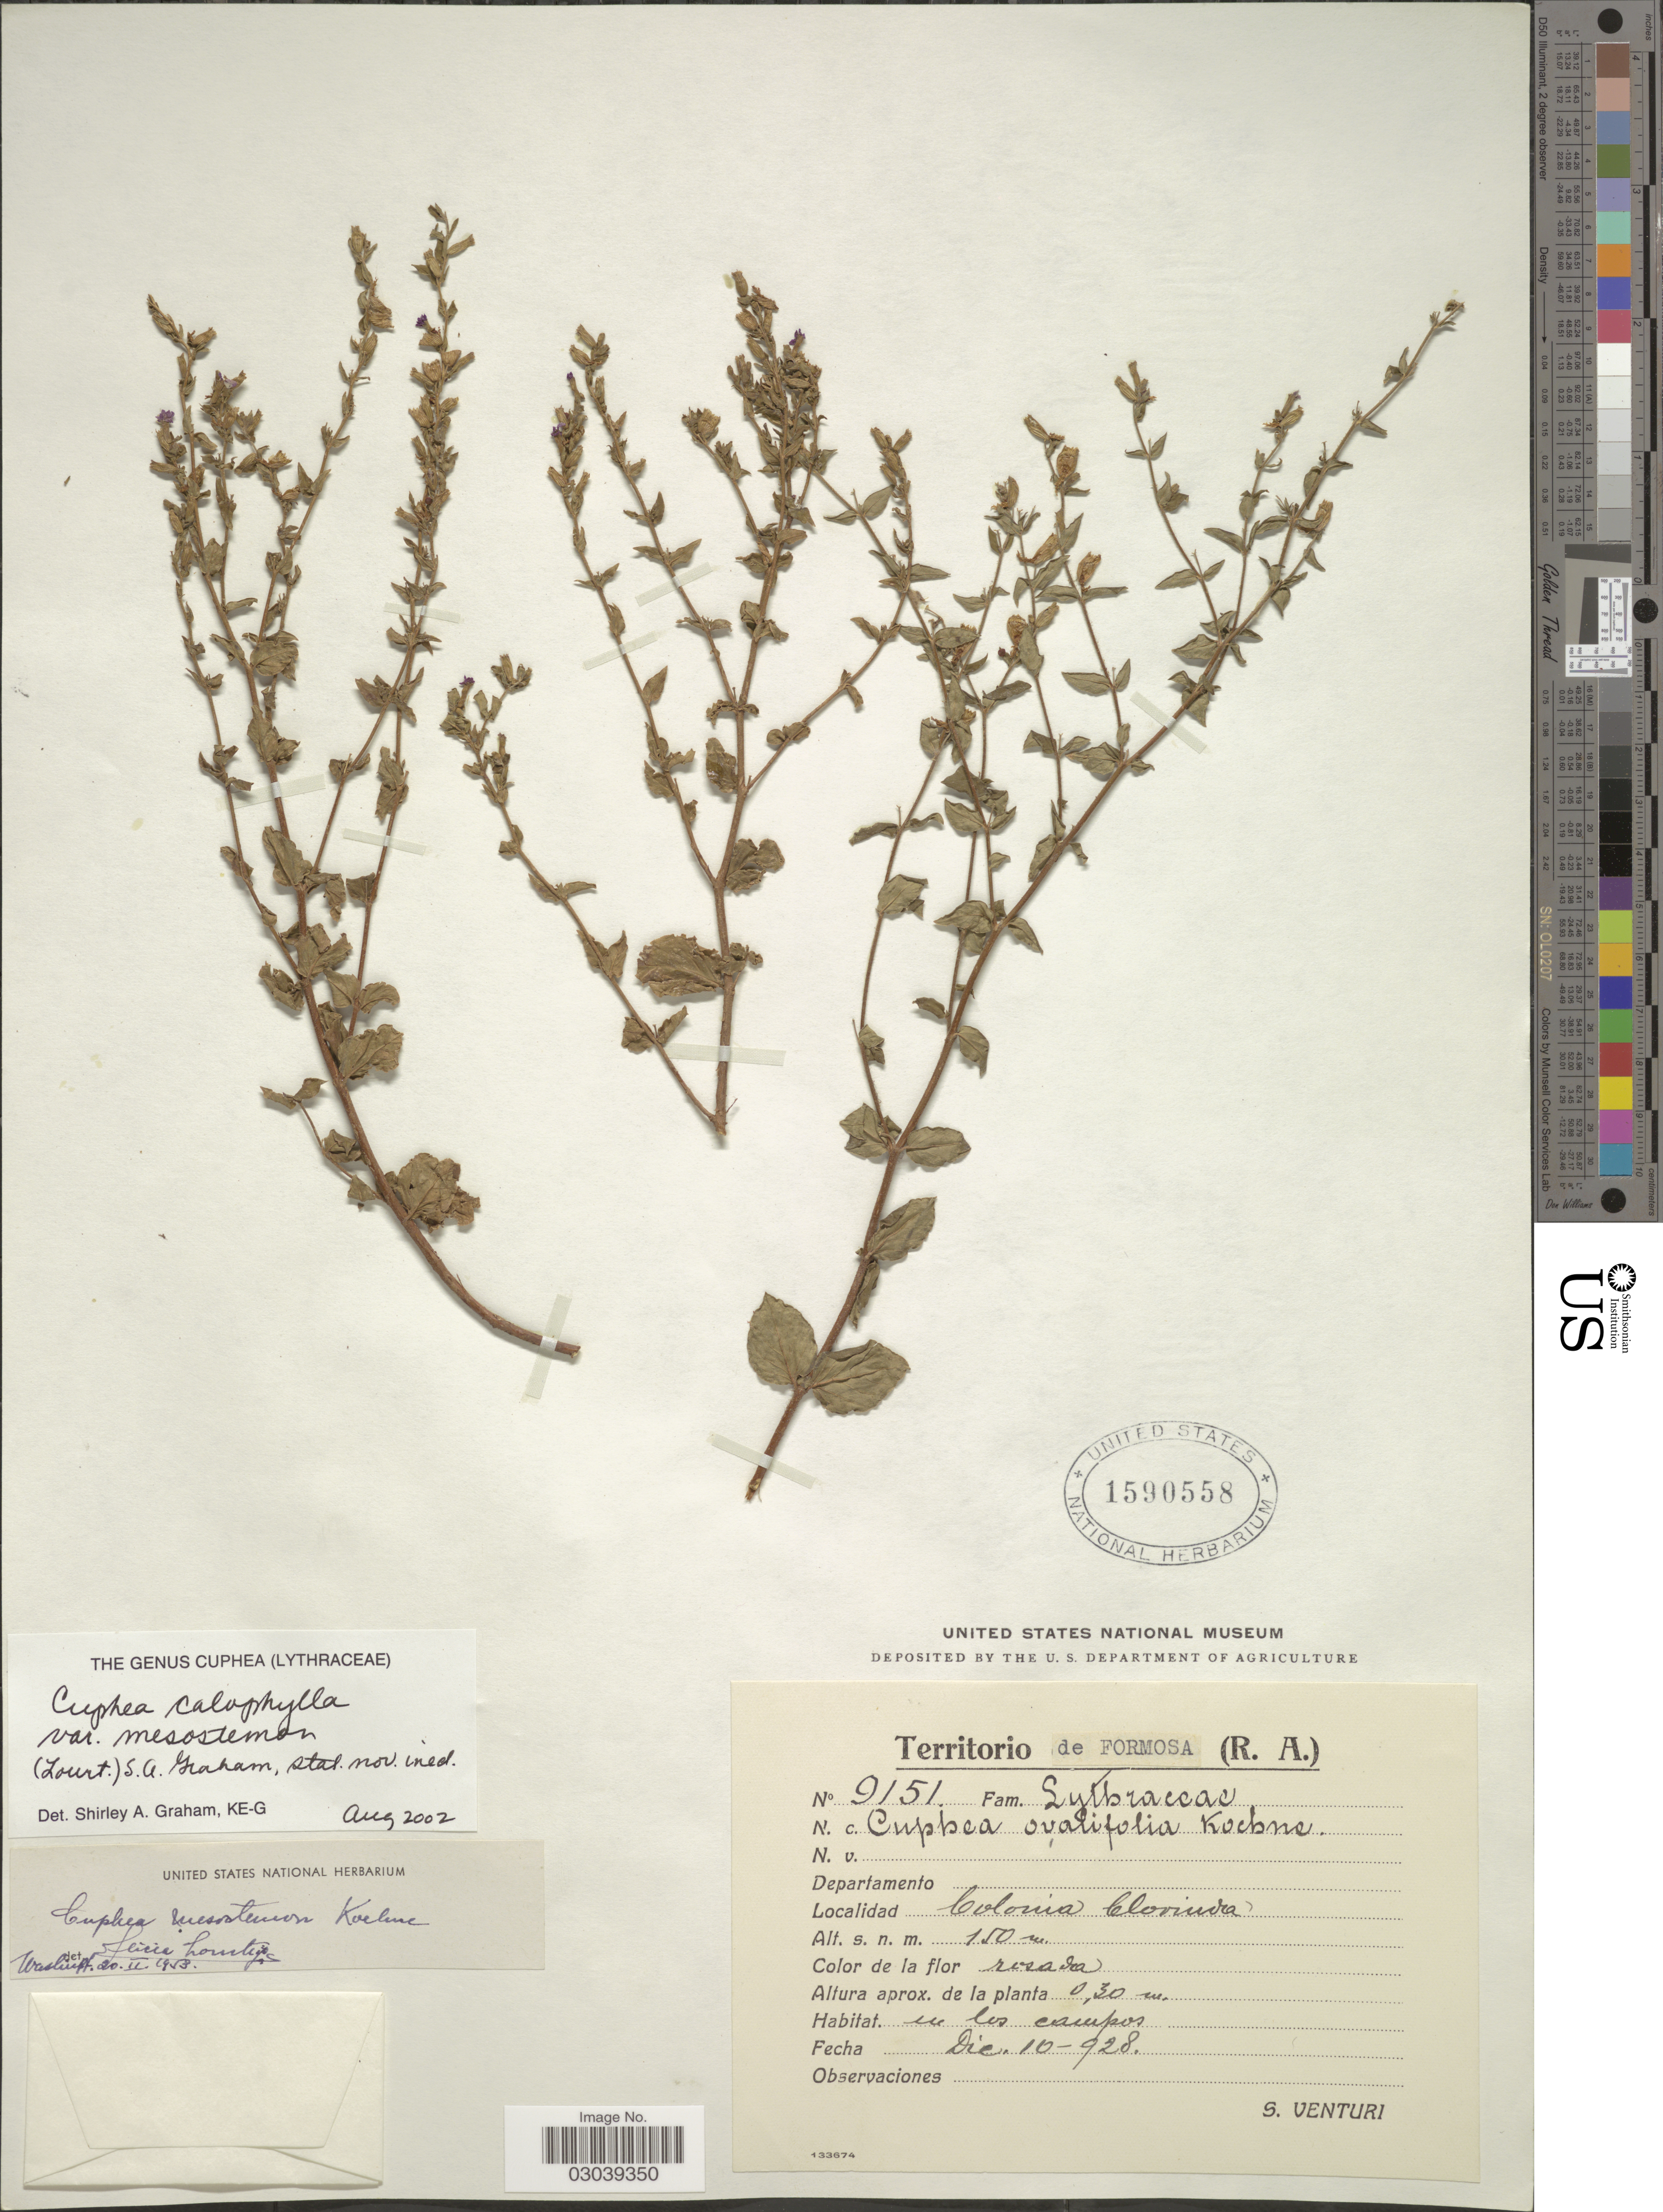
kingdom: Plantae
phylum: Tracheophyta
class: Magnoliopsida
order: Myrtales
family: Lythraceae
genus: Cuphea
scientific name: Cuphea calophylla subsp. mesostemon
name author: (Koehne) Lourteig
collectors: S. Venturi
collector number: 9151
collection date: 1928-12-10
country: Argentina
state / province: Formosa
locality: Colonia Clorinda.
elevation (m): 150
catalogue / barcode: US 1590558